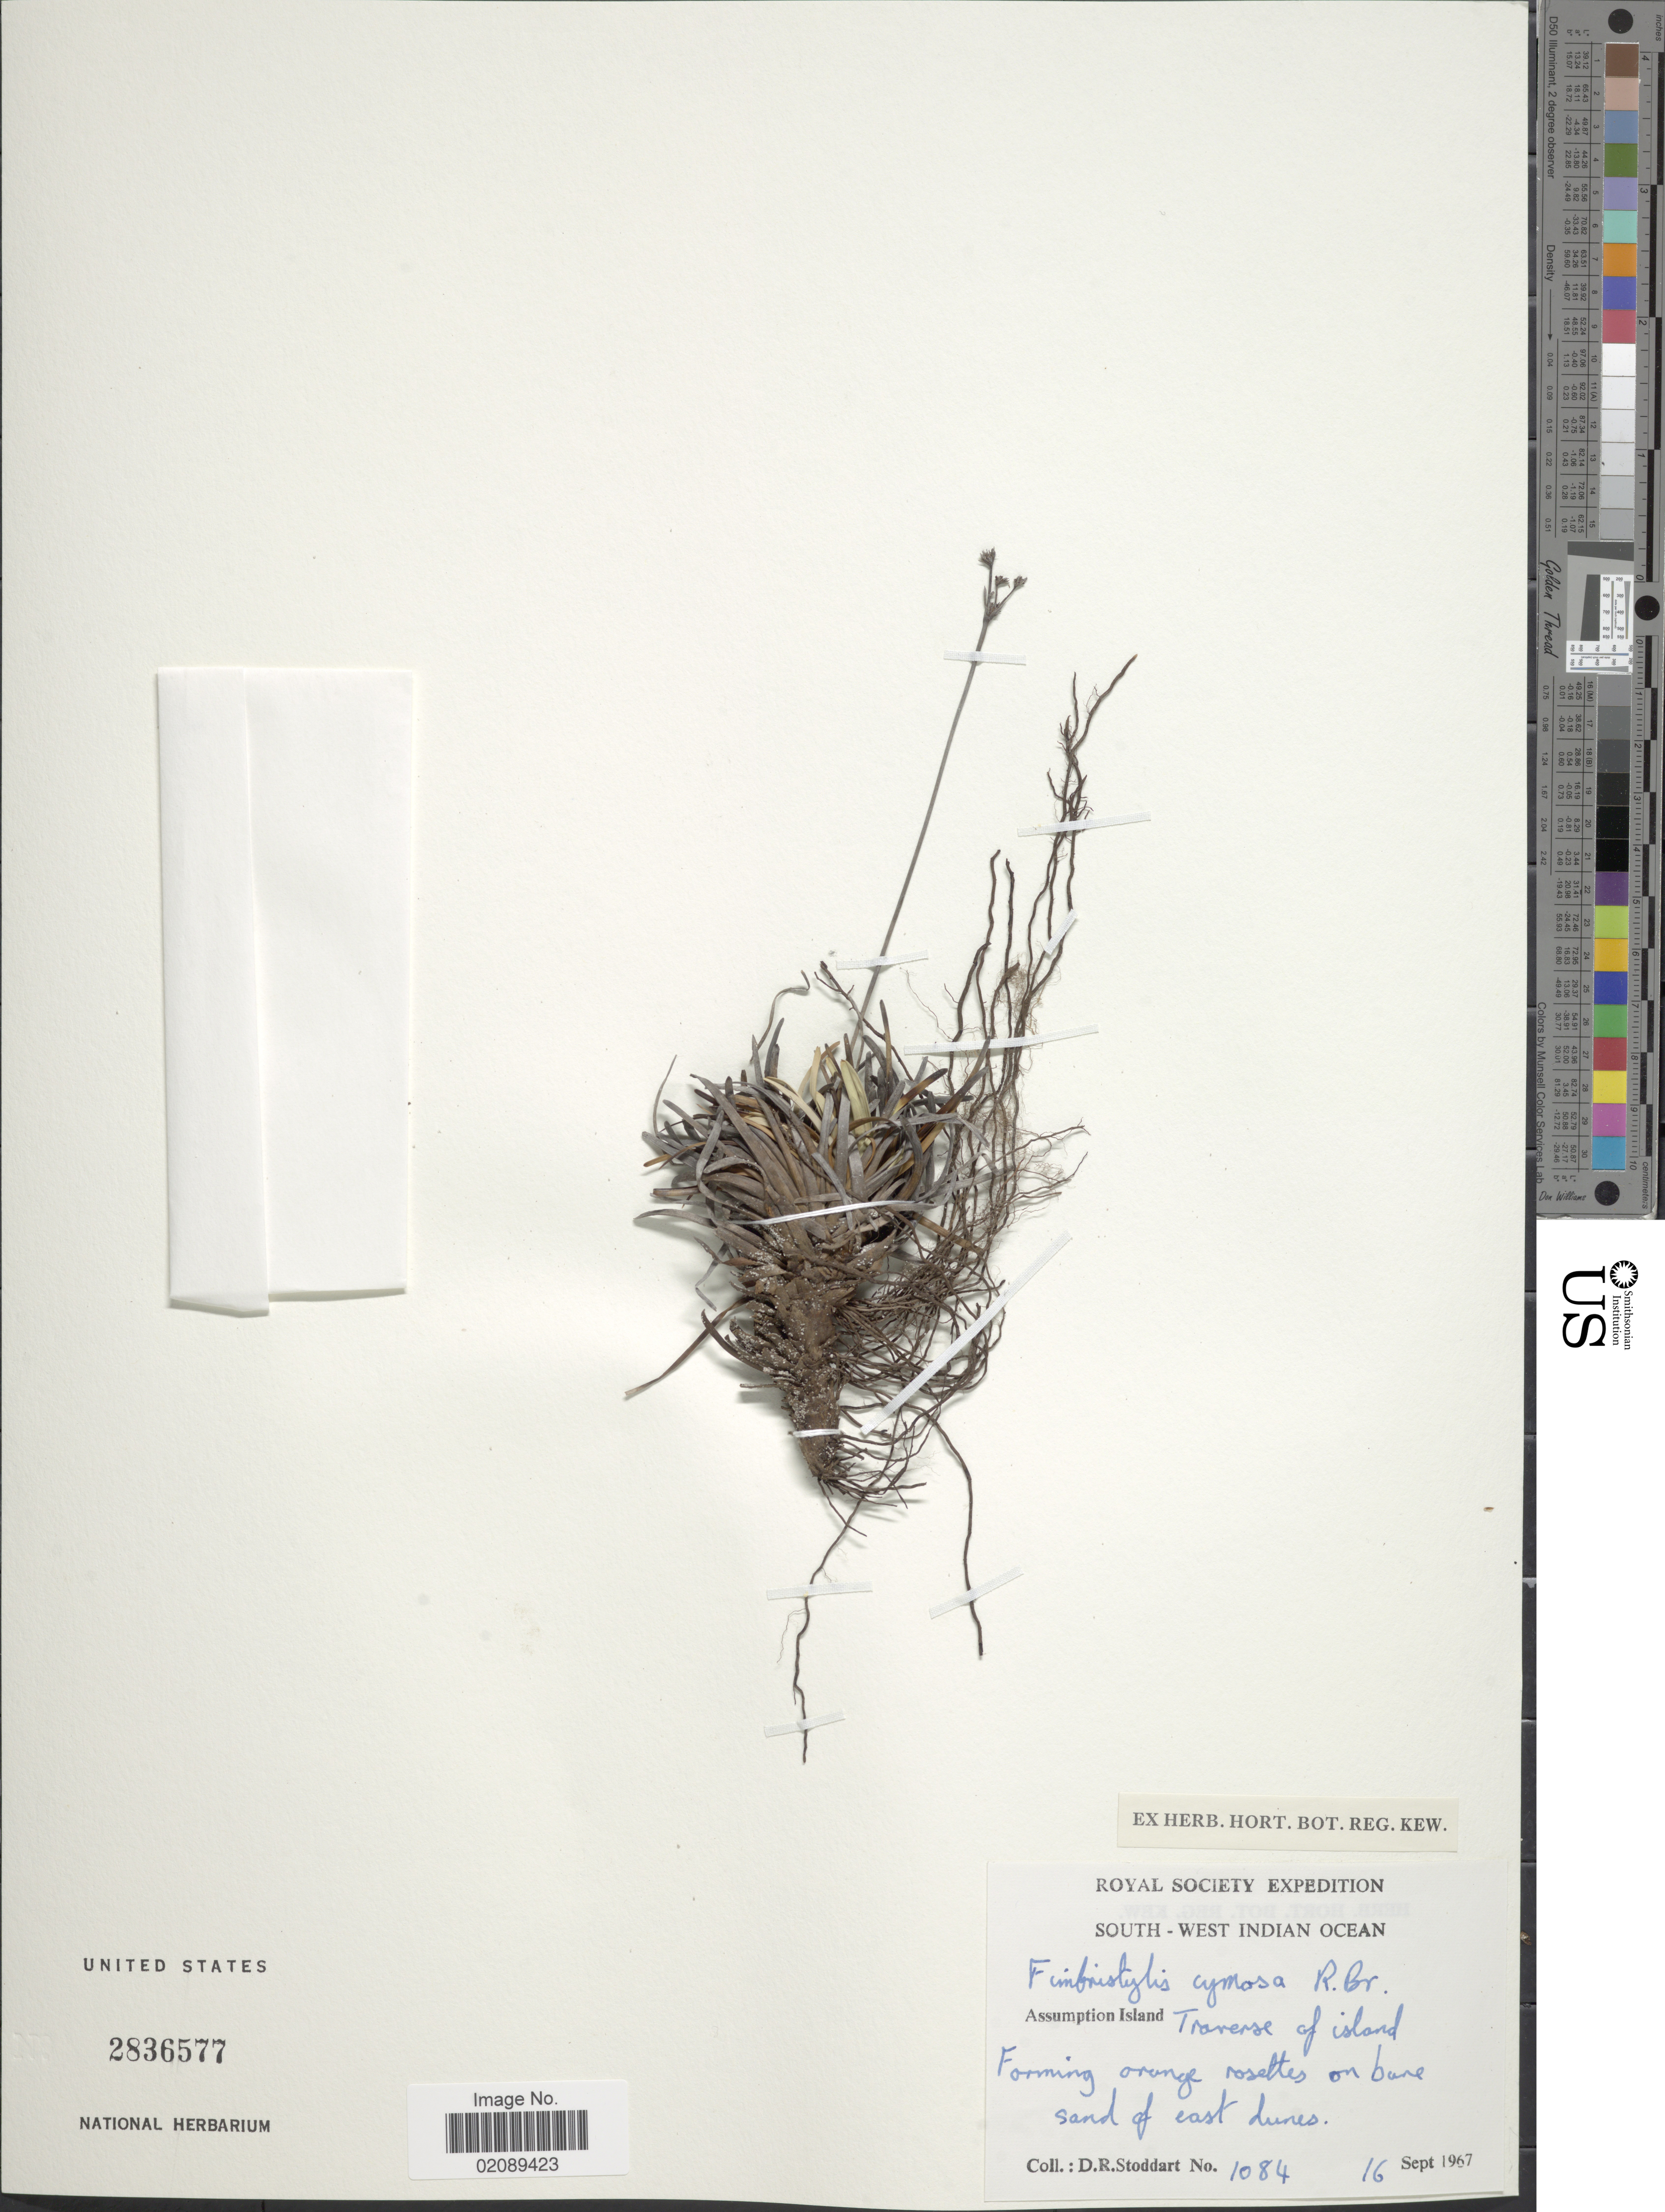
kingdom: Plantae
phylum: Tracheophyta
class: Liliopsida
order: Poales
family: Cyperaceae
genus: Fimbristylis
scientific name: Fimbristylis cymosa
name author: R. Br.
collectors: D. R. Stoddart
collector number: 1084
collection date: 1967-09-16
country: Seychelles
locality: Royal Society, South-west Indian Ocean, Traverse of island, on bare sand of east dunes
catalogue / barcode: US 2836577